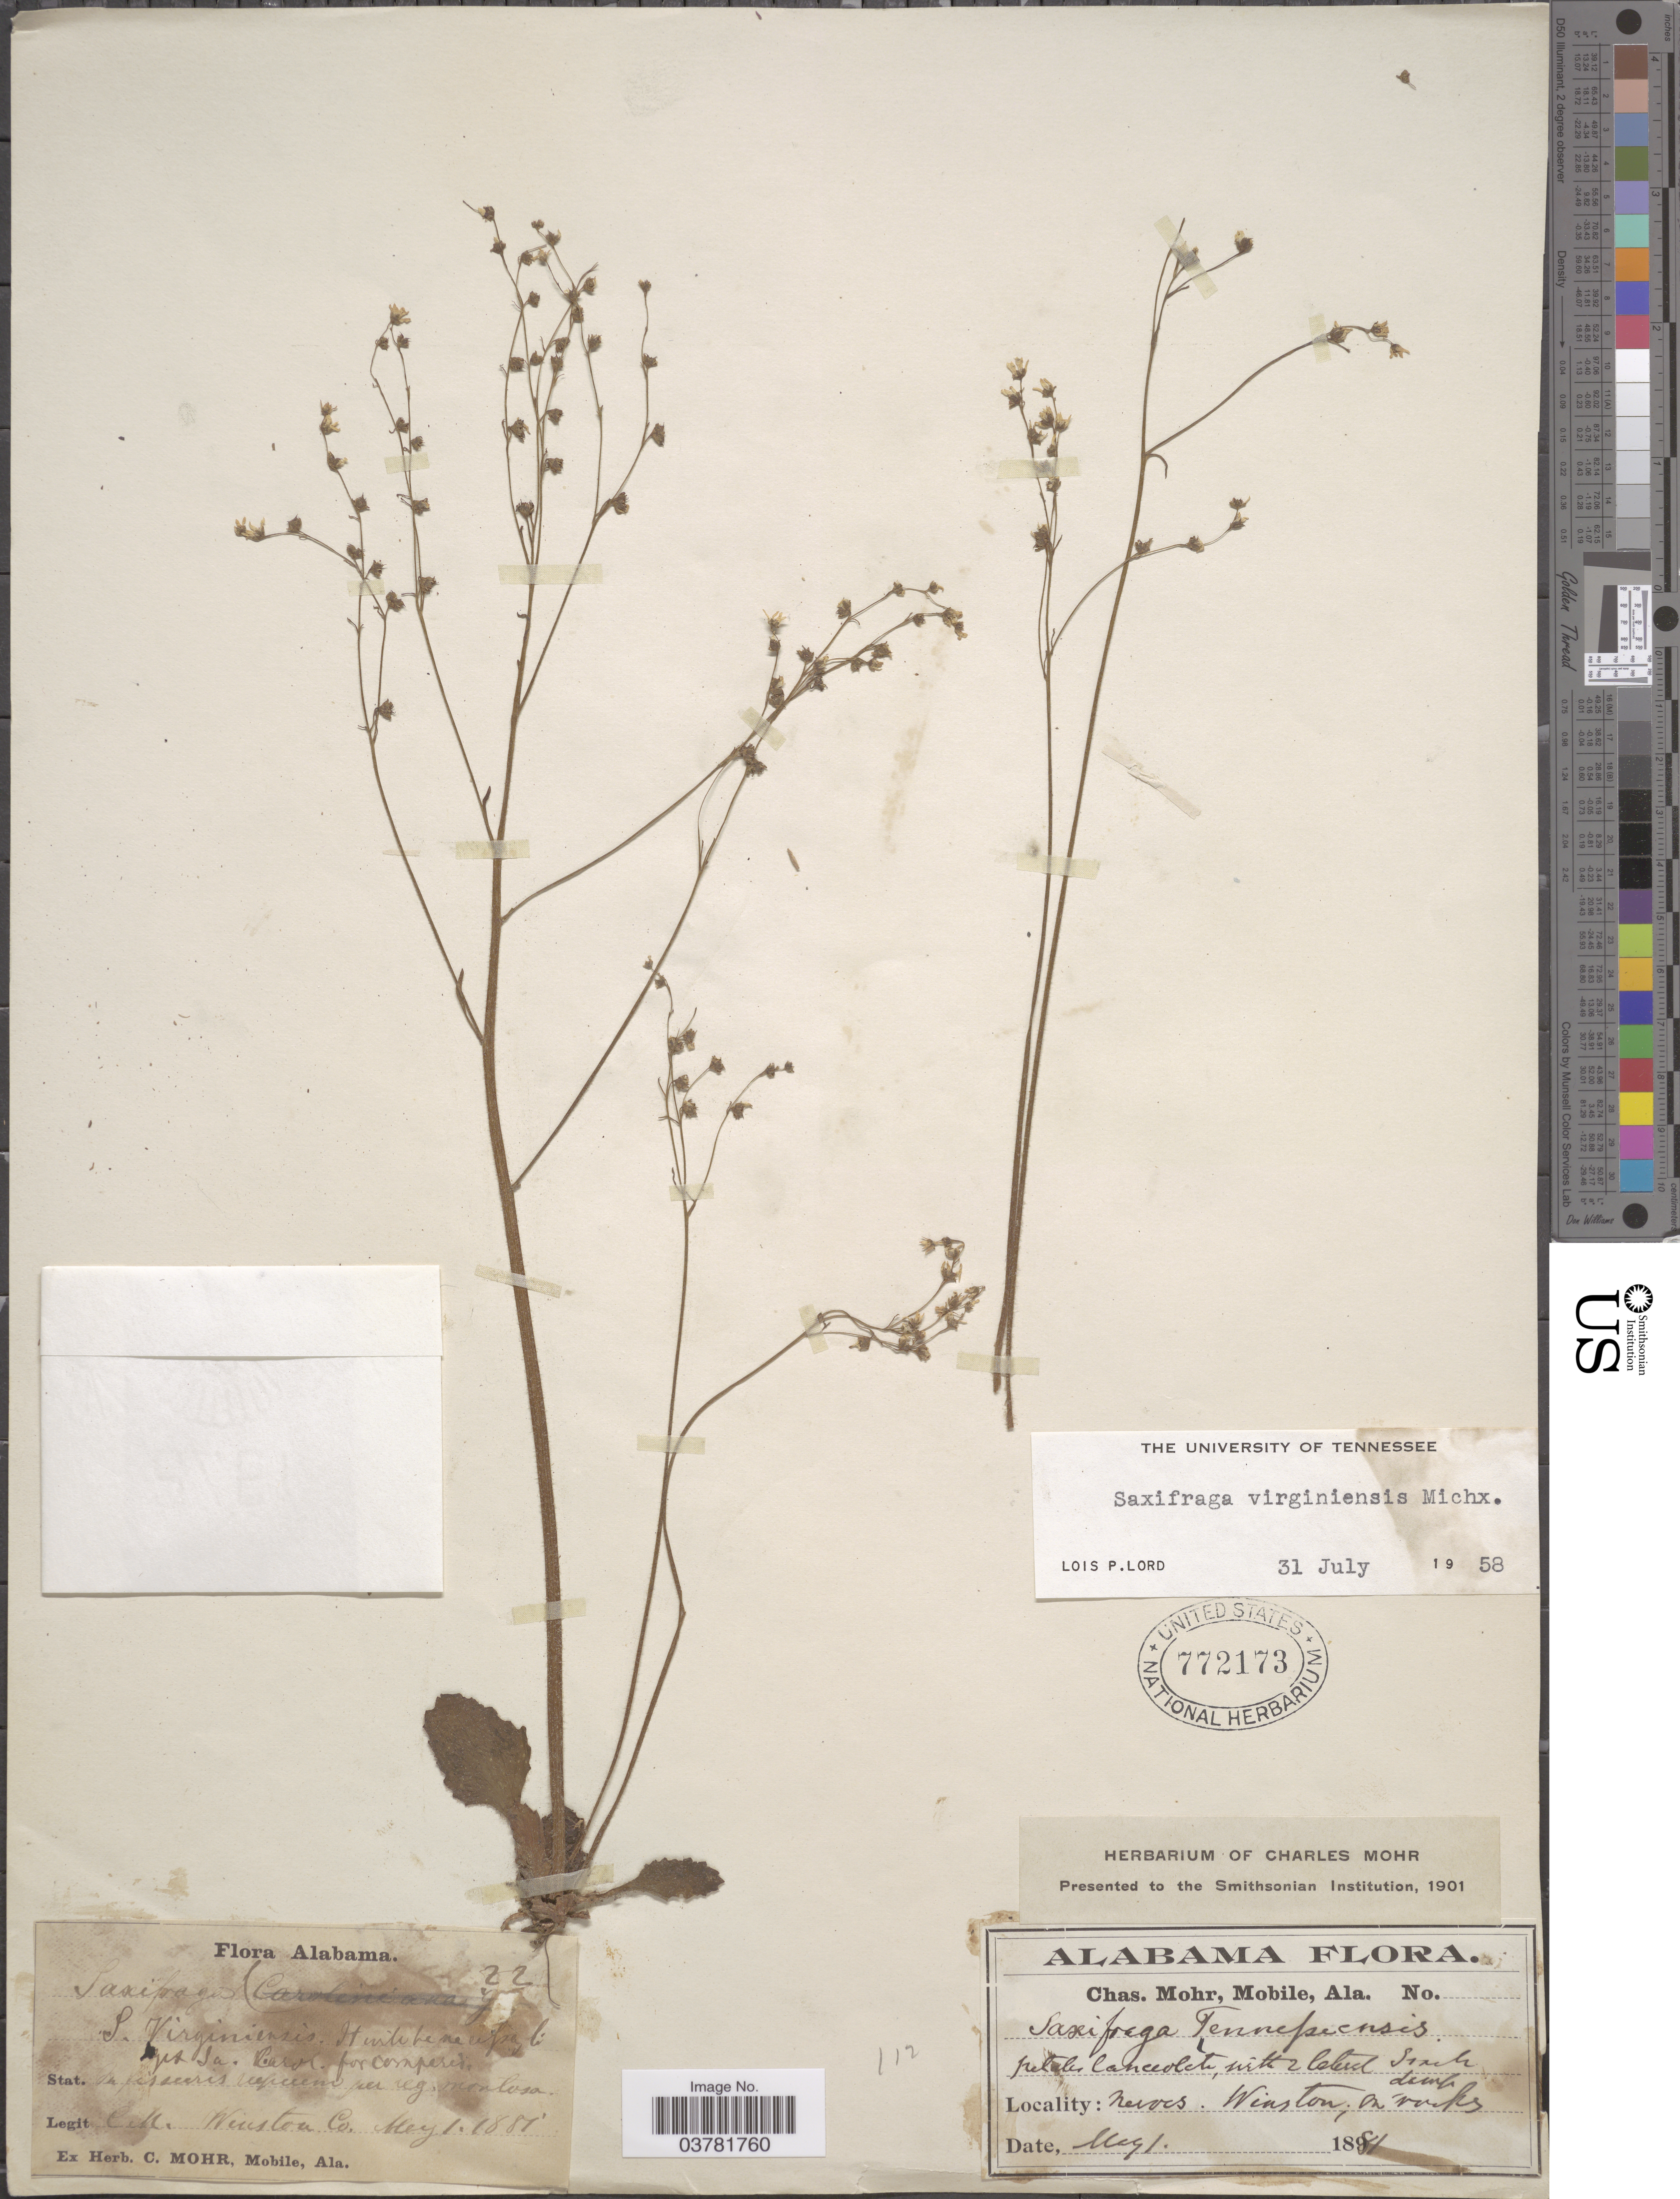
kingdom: Plantae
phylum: Tracheophyta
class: Magnoliopsida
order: Saxifragales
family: Saxifragaceae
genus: Micranthes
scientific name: Micranthes virginiensis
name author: (Michx.) Small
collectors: Mohr, C. T. (herbarium)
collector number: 22?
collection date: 1881-05-01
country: United States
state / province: Alabama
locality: Winston Co.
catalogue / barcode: US 772173